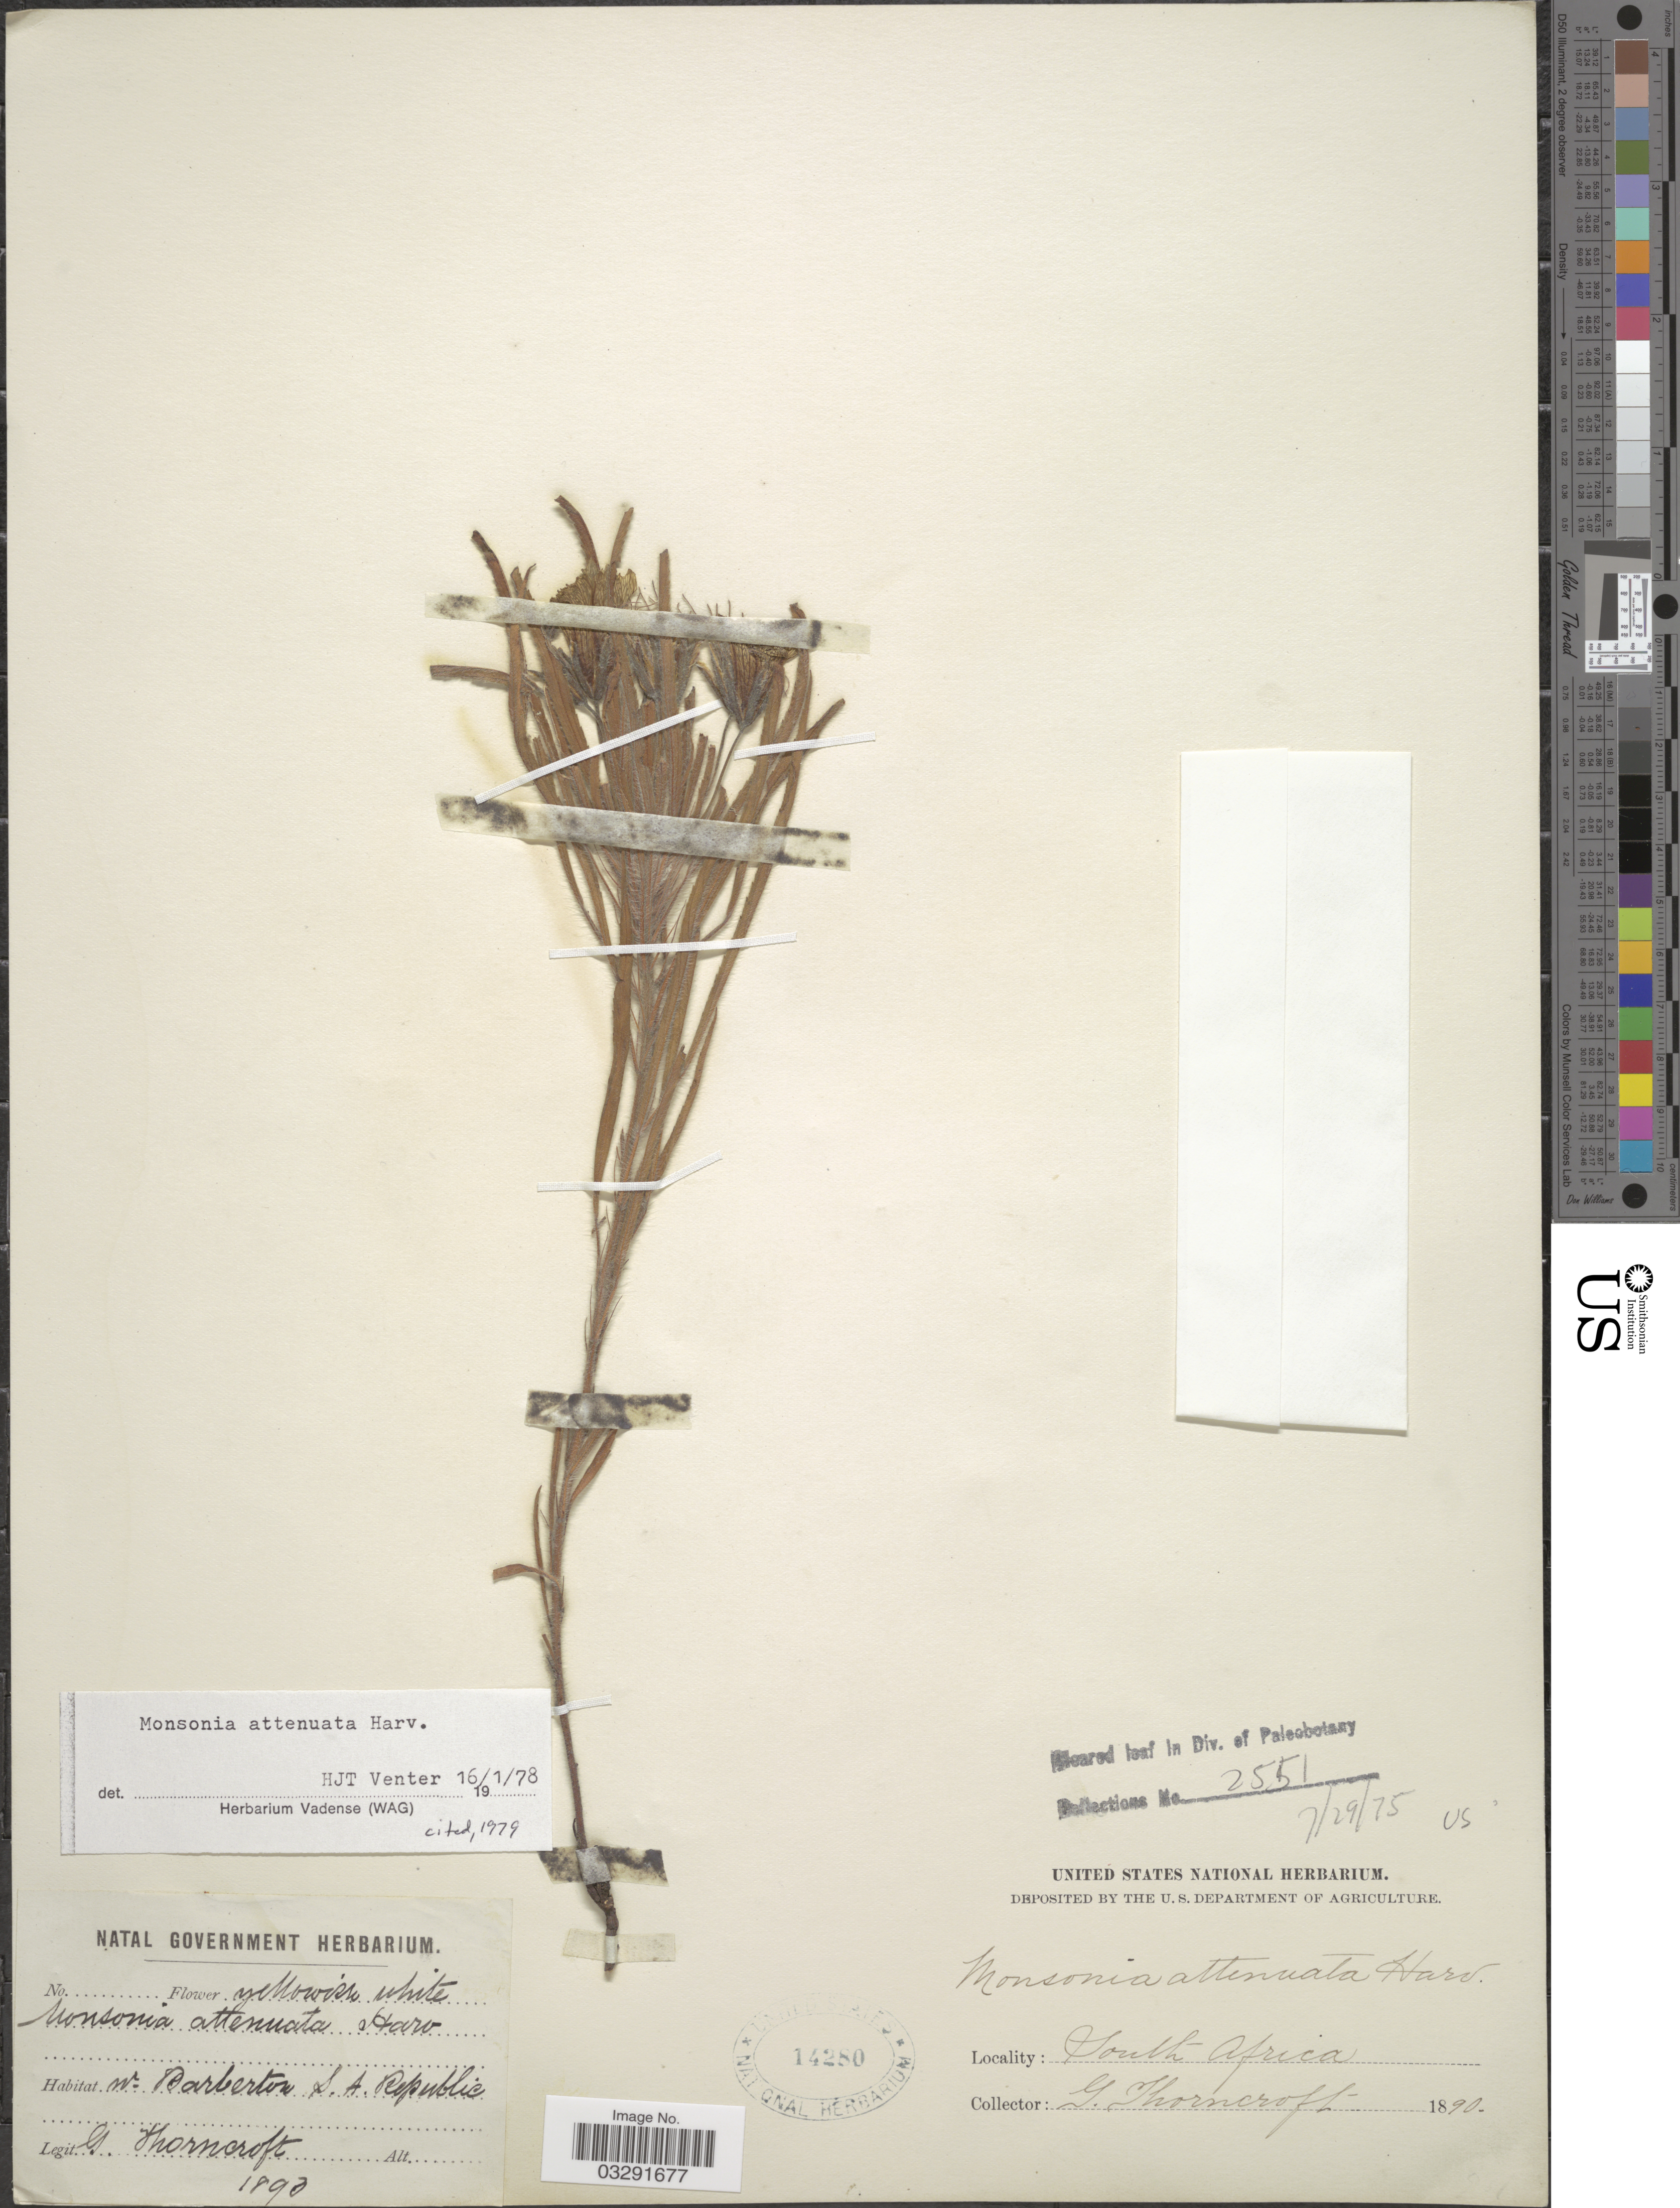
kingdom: Plantae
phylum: Tracheophyta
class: Magnoliopsida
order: Geraniales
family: Geraniaceae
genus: Monsonia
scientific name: Monsonia attenuata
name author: Harv.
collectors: G. Thorncroft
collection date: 1890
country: South Africa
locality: W. Darberton S.A. Republic.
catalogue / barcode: US 14280